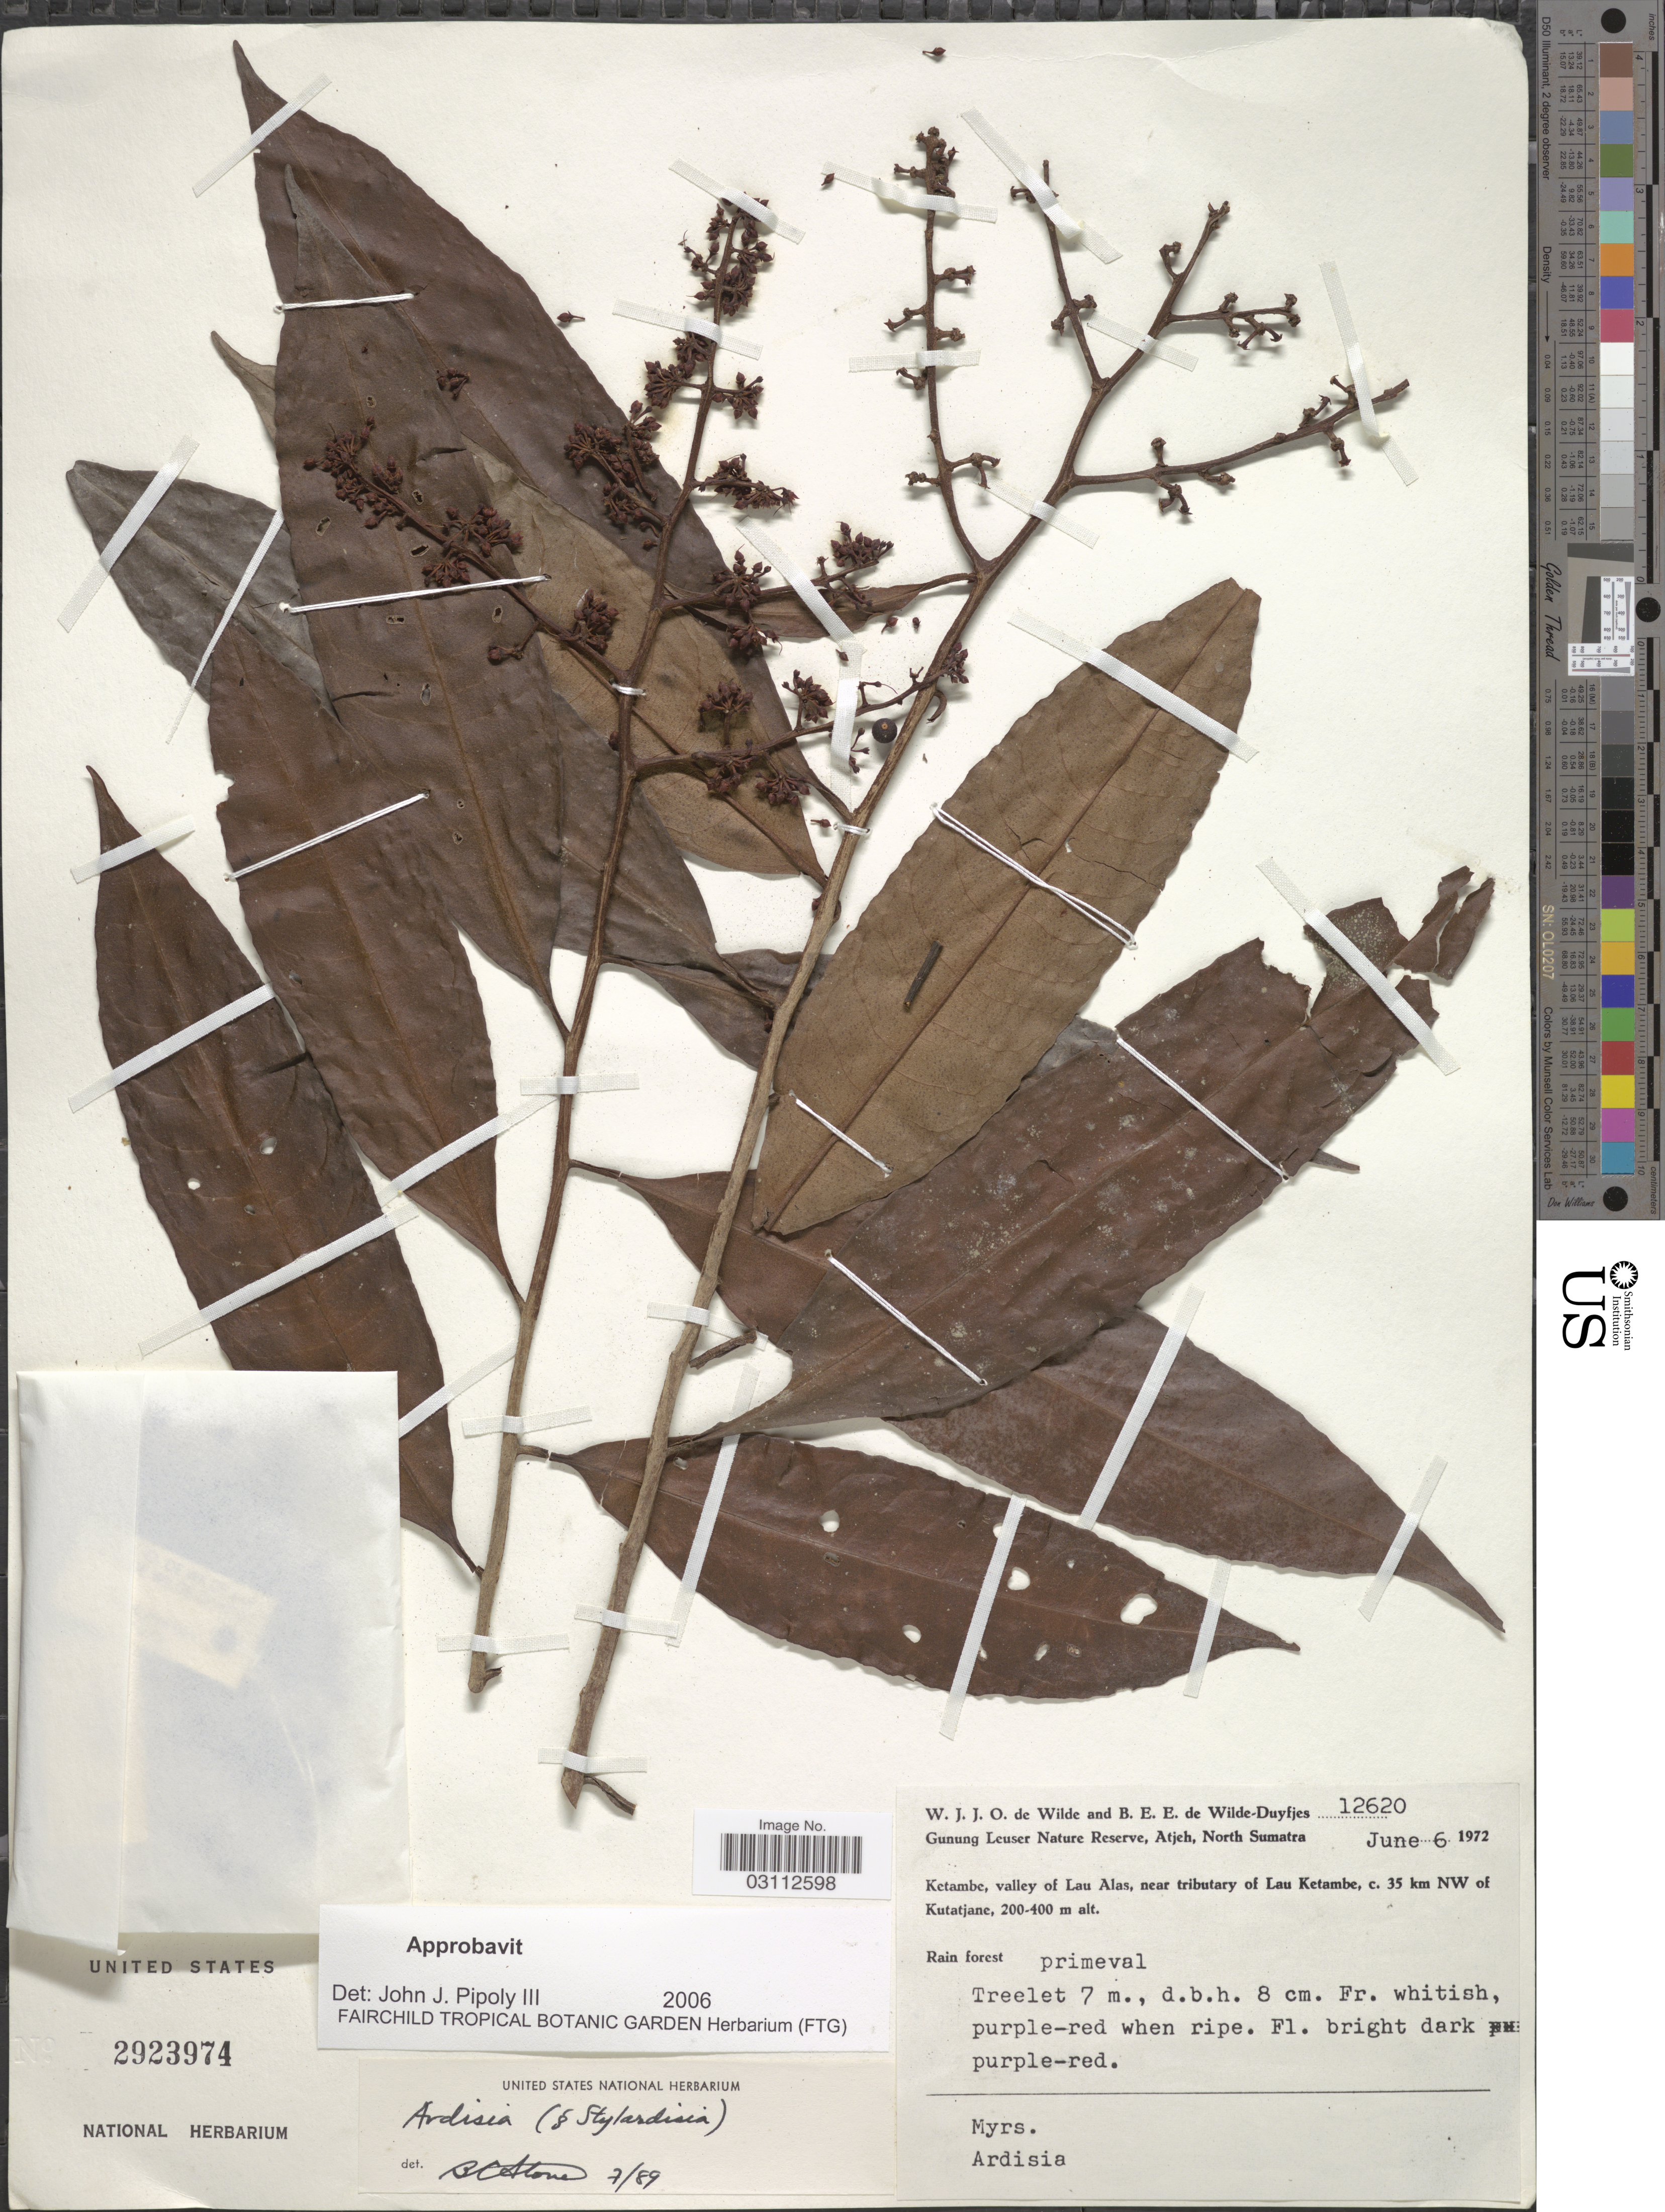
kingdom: Plantae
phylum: Tracheophyta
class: Magnoliopsida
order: Ericales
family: Primulaceae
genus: Ardisia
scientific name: Ardisia sp.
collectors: W. J. de Wilde & B. E. de Wilde-Duyfjes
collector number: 12620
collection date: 1972-06-06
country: Indonesia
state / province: Sumatra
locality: Gunung Leuser Nature Reserve, Atjeh, North Sumatra, Ketambe, valley of Lau Alas, near tributary of Lau Ketambe, c. 35 km NW of Kutatjane.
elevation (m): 200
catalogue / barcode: US 2923974